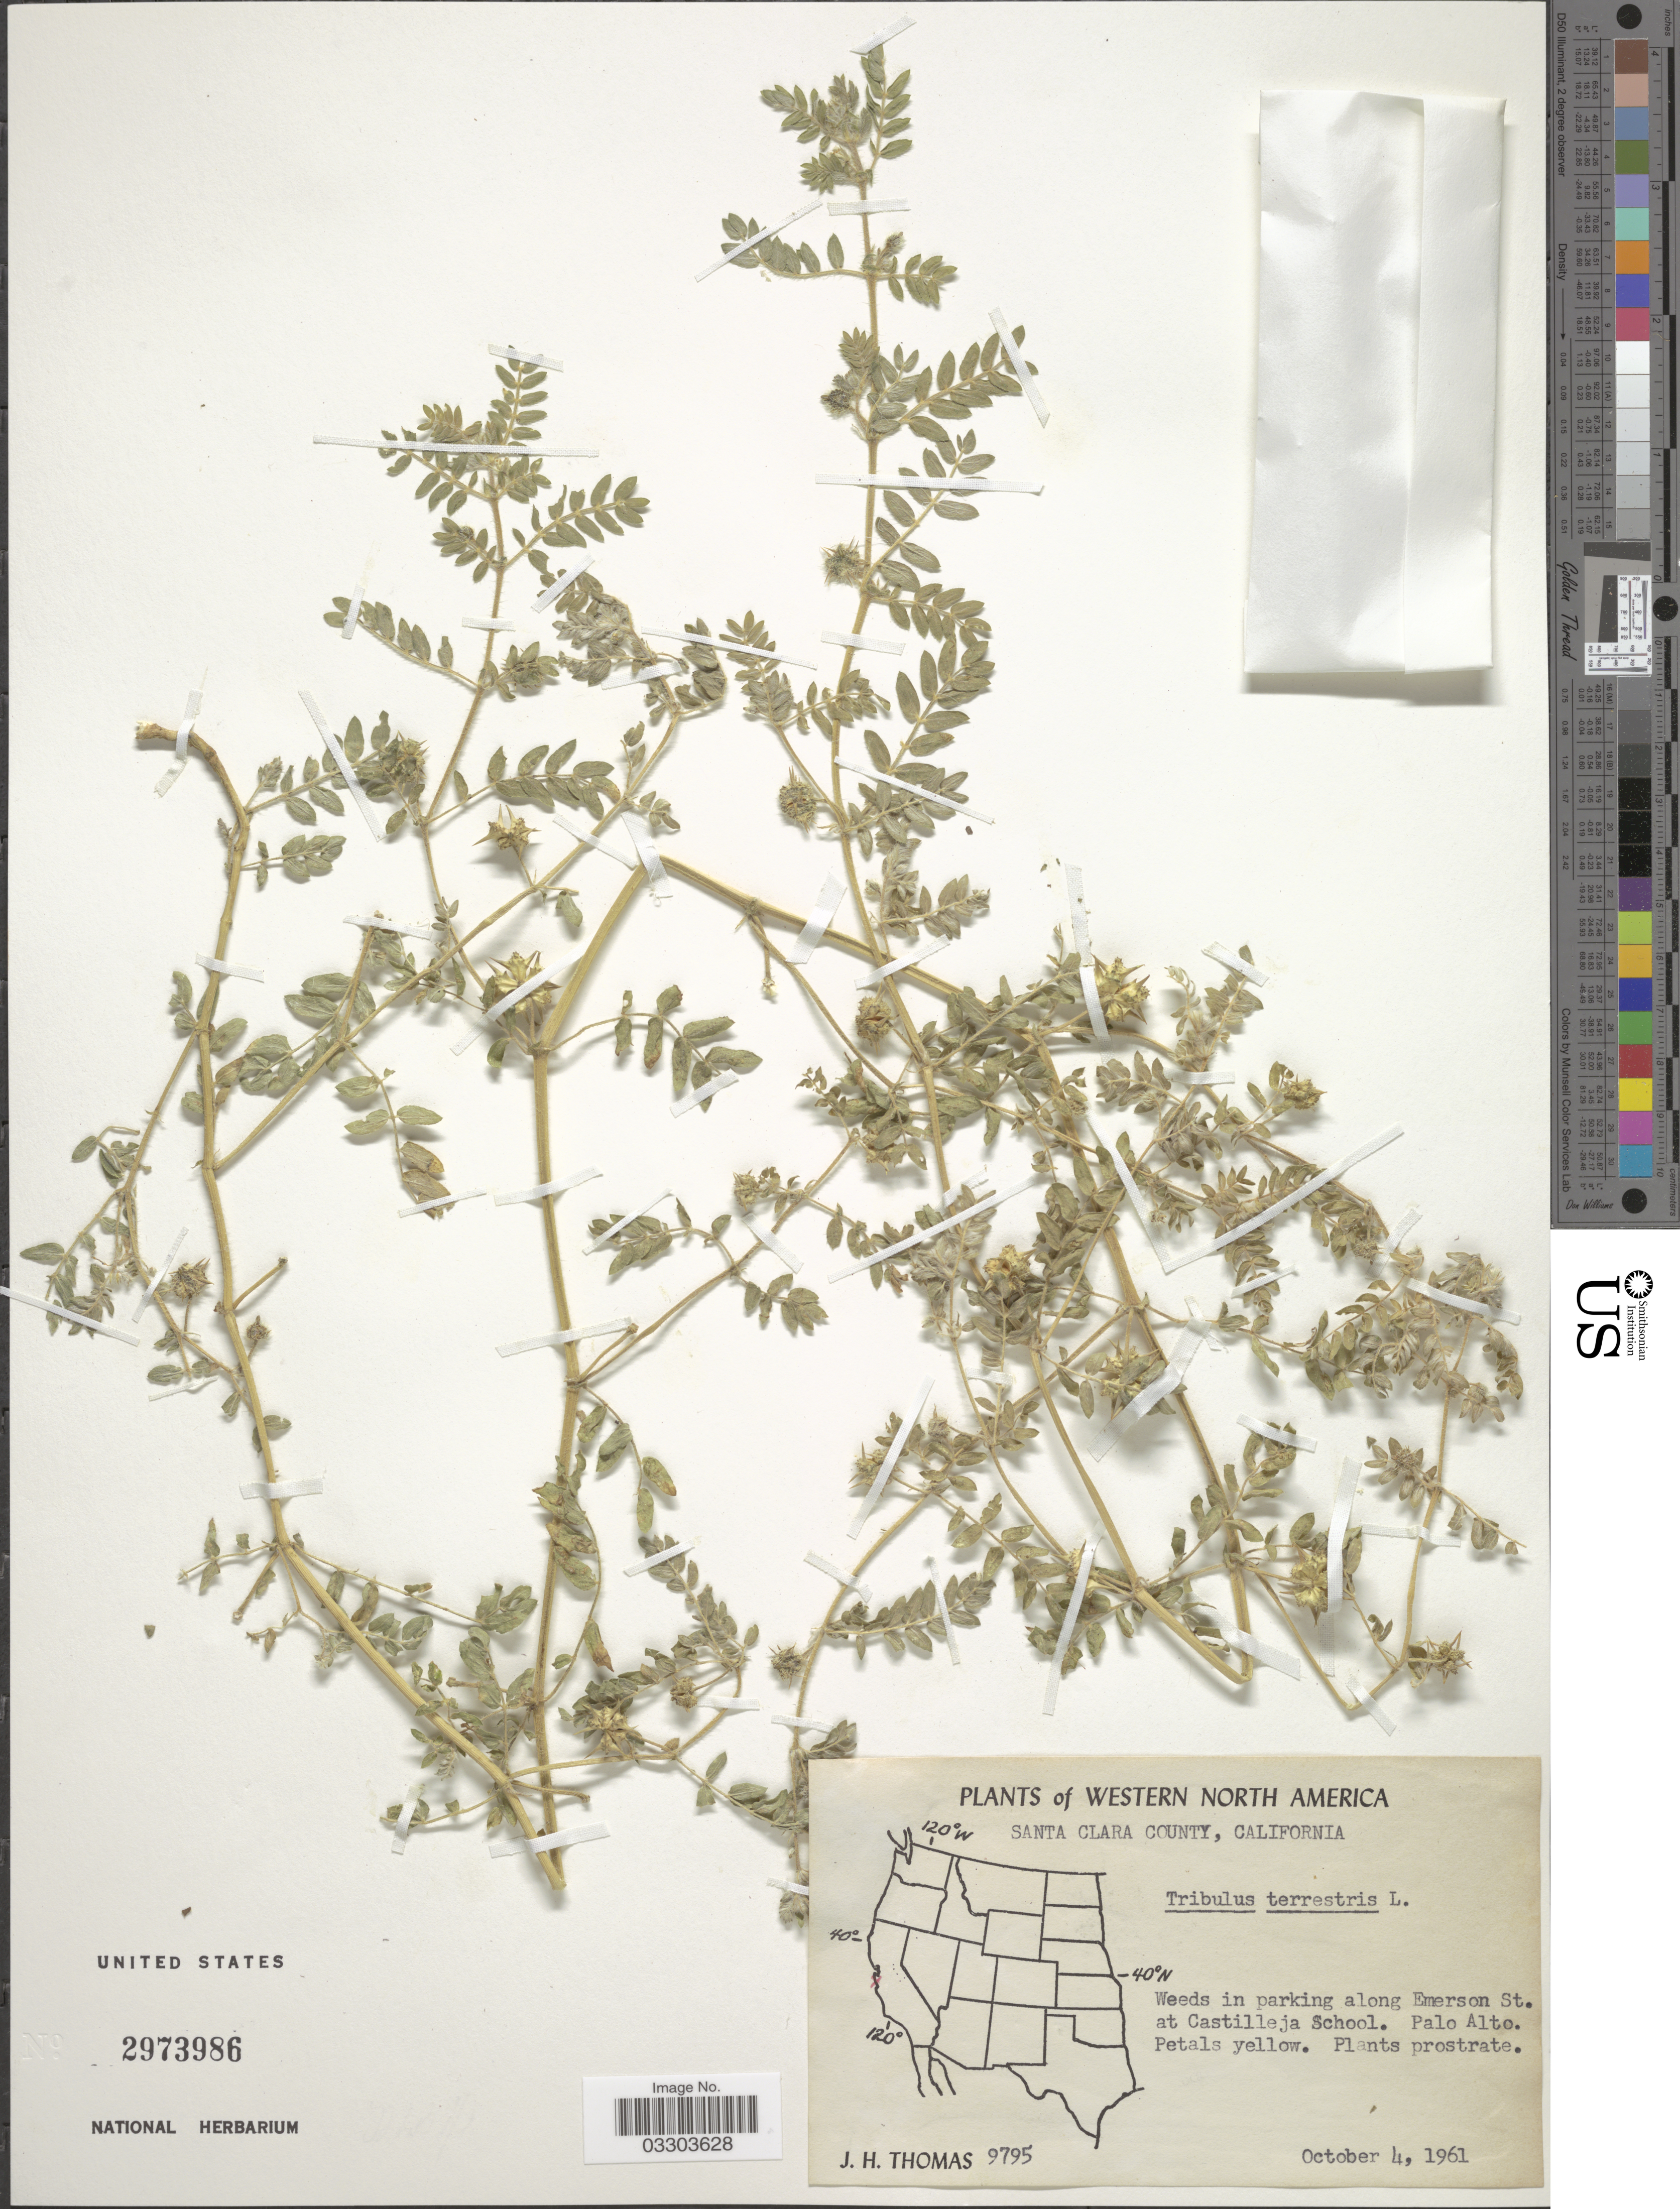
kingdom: Plantae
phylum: Tracheophyta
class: Magnoliopsida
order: Zygophyllales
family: Zygophyllaceae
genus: Tribulus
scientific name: Tribulus terrestris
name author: L.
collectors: J. H. Thomas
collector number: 9795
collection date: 1961-10-04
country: United States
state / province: California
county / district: Santa Clara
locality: Western North America. Santa Clara County. In parking along Emerson St. at Castilleja School. Palo Alto.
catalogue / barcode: US 2973986